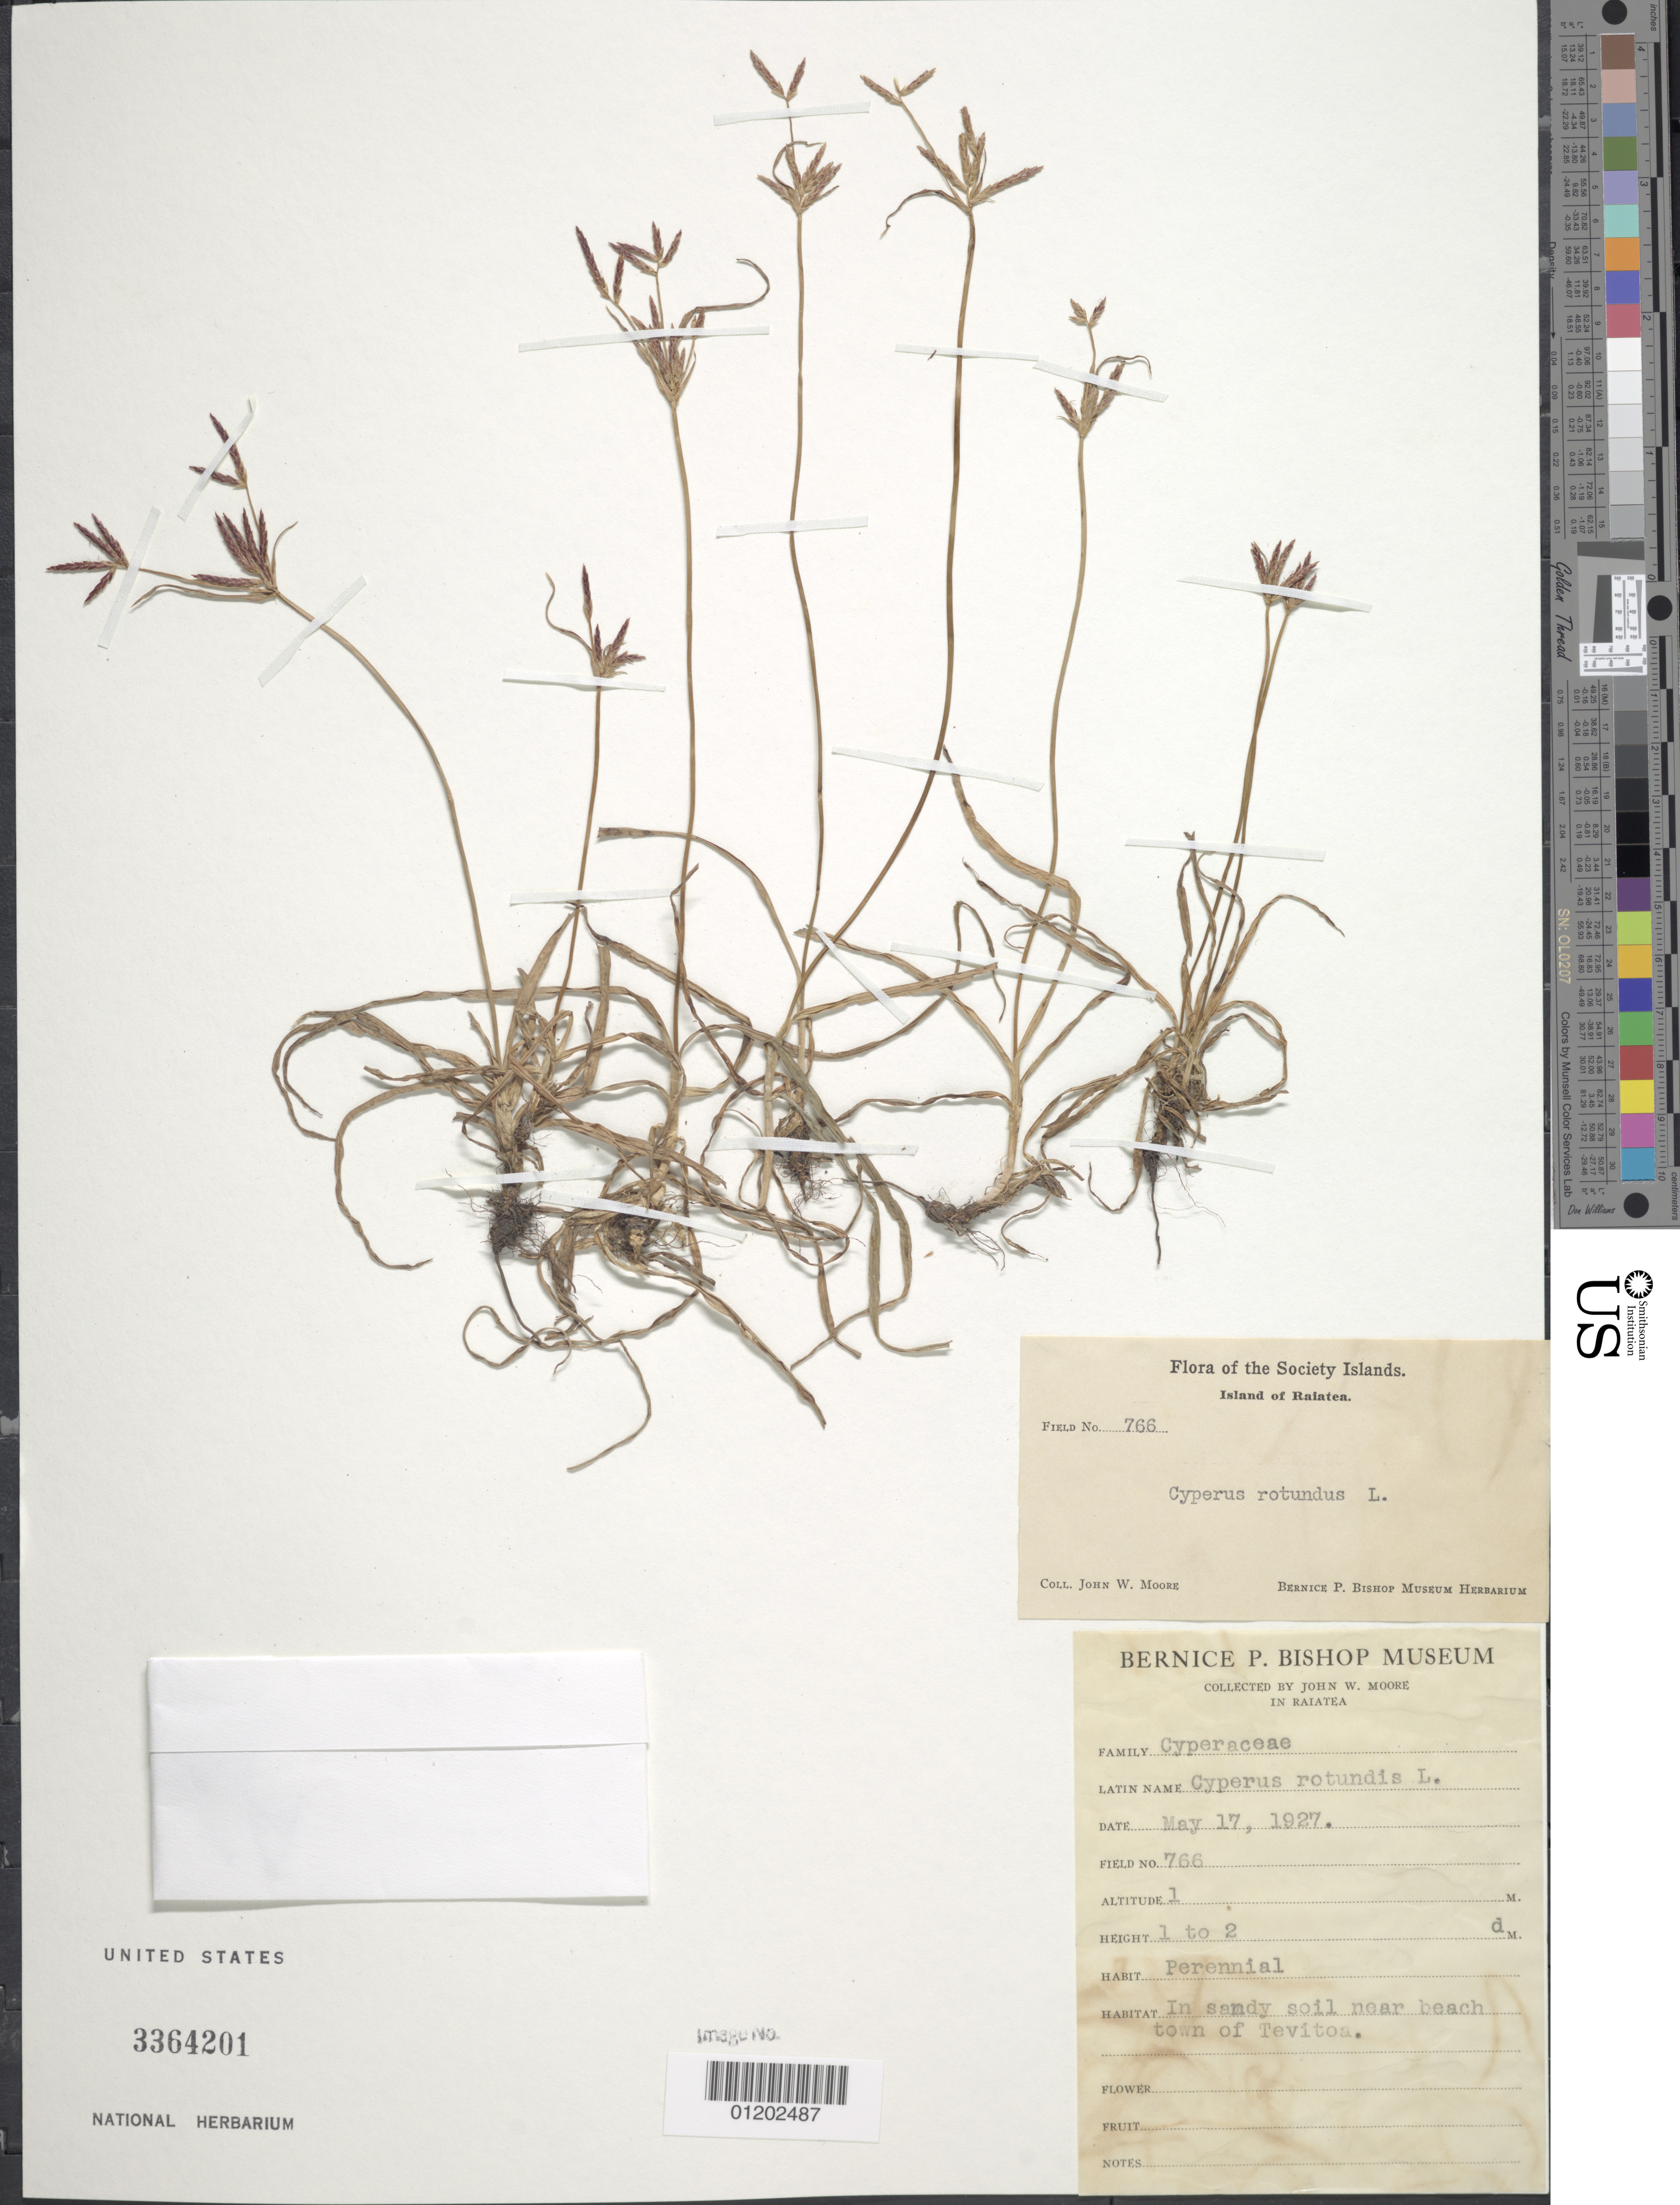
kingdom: Plantae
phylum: Tracheophyta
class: Liliopsida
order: Poales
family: Cyperaceae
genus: Cyperus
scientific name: Cyperus rotundus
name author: L.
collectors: J. Moore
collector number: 766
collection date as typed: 17 May 1927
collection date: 1927-05-17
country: French Polynesia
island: Raiatea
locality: Raiatea, near Marai town of Tevitoa.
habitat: near beach town of Tevitoa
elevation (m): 1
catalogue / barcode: US 3364201